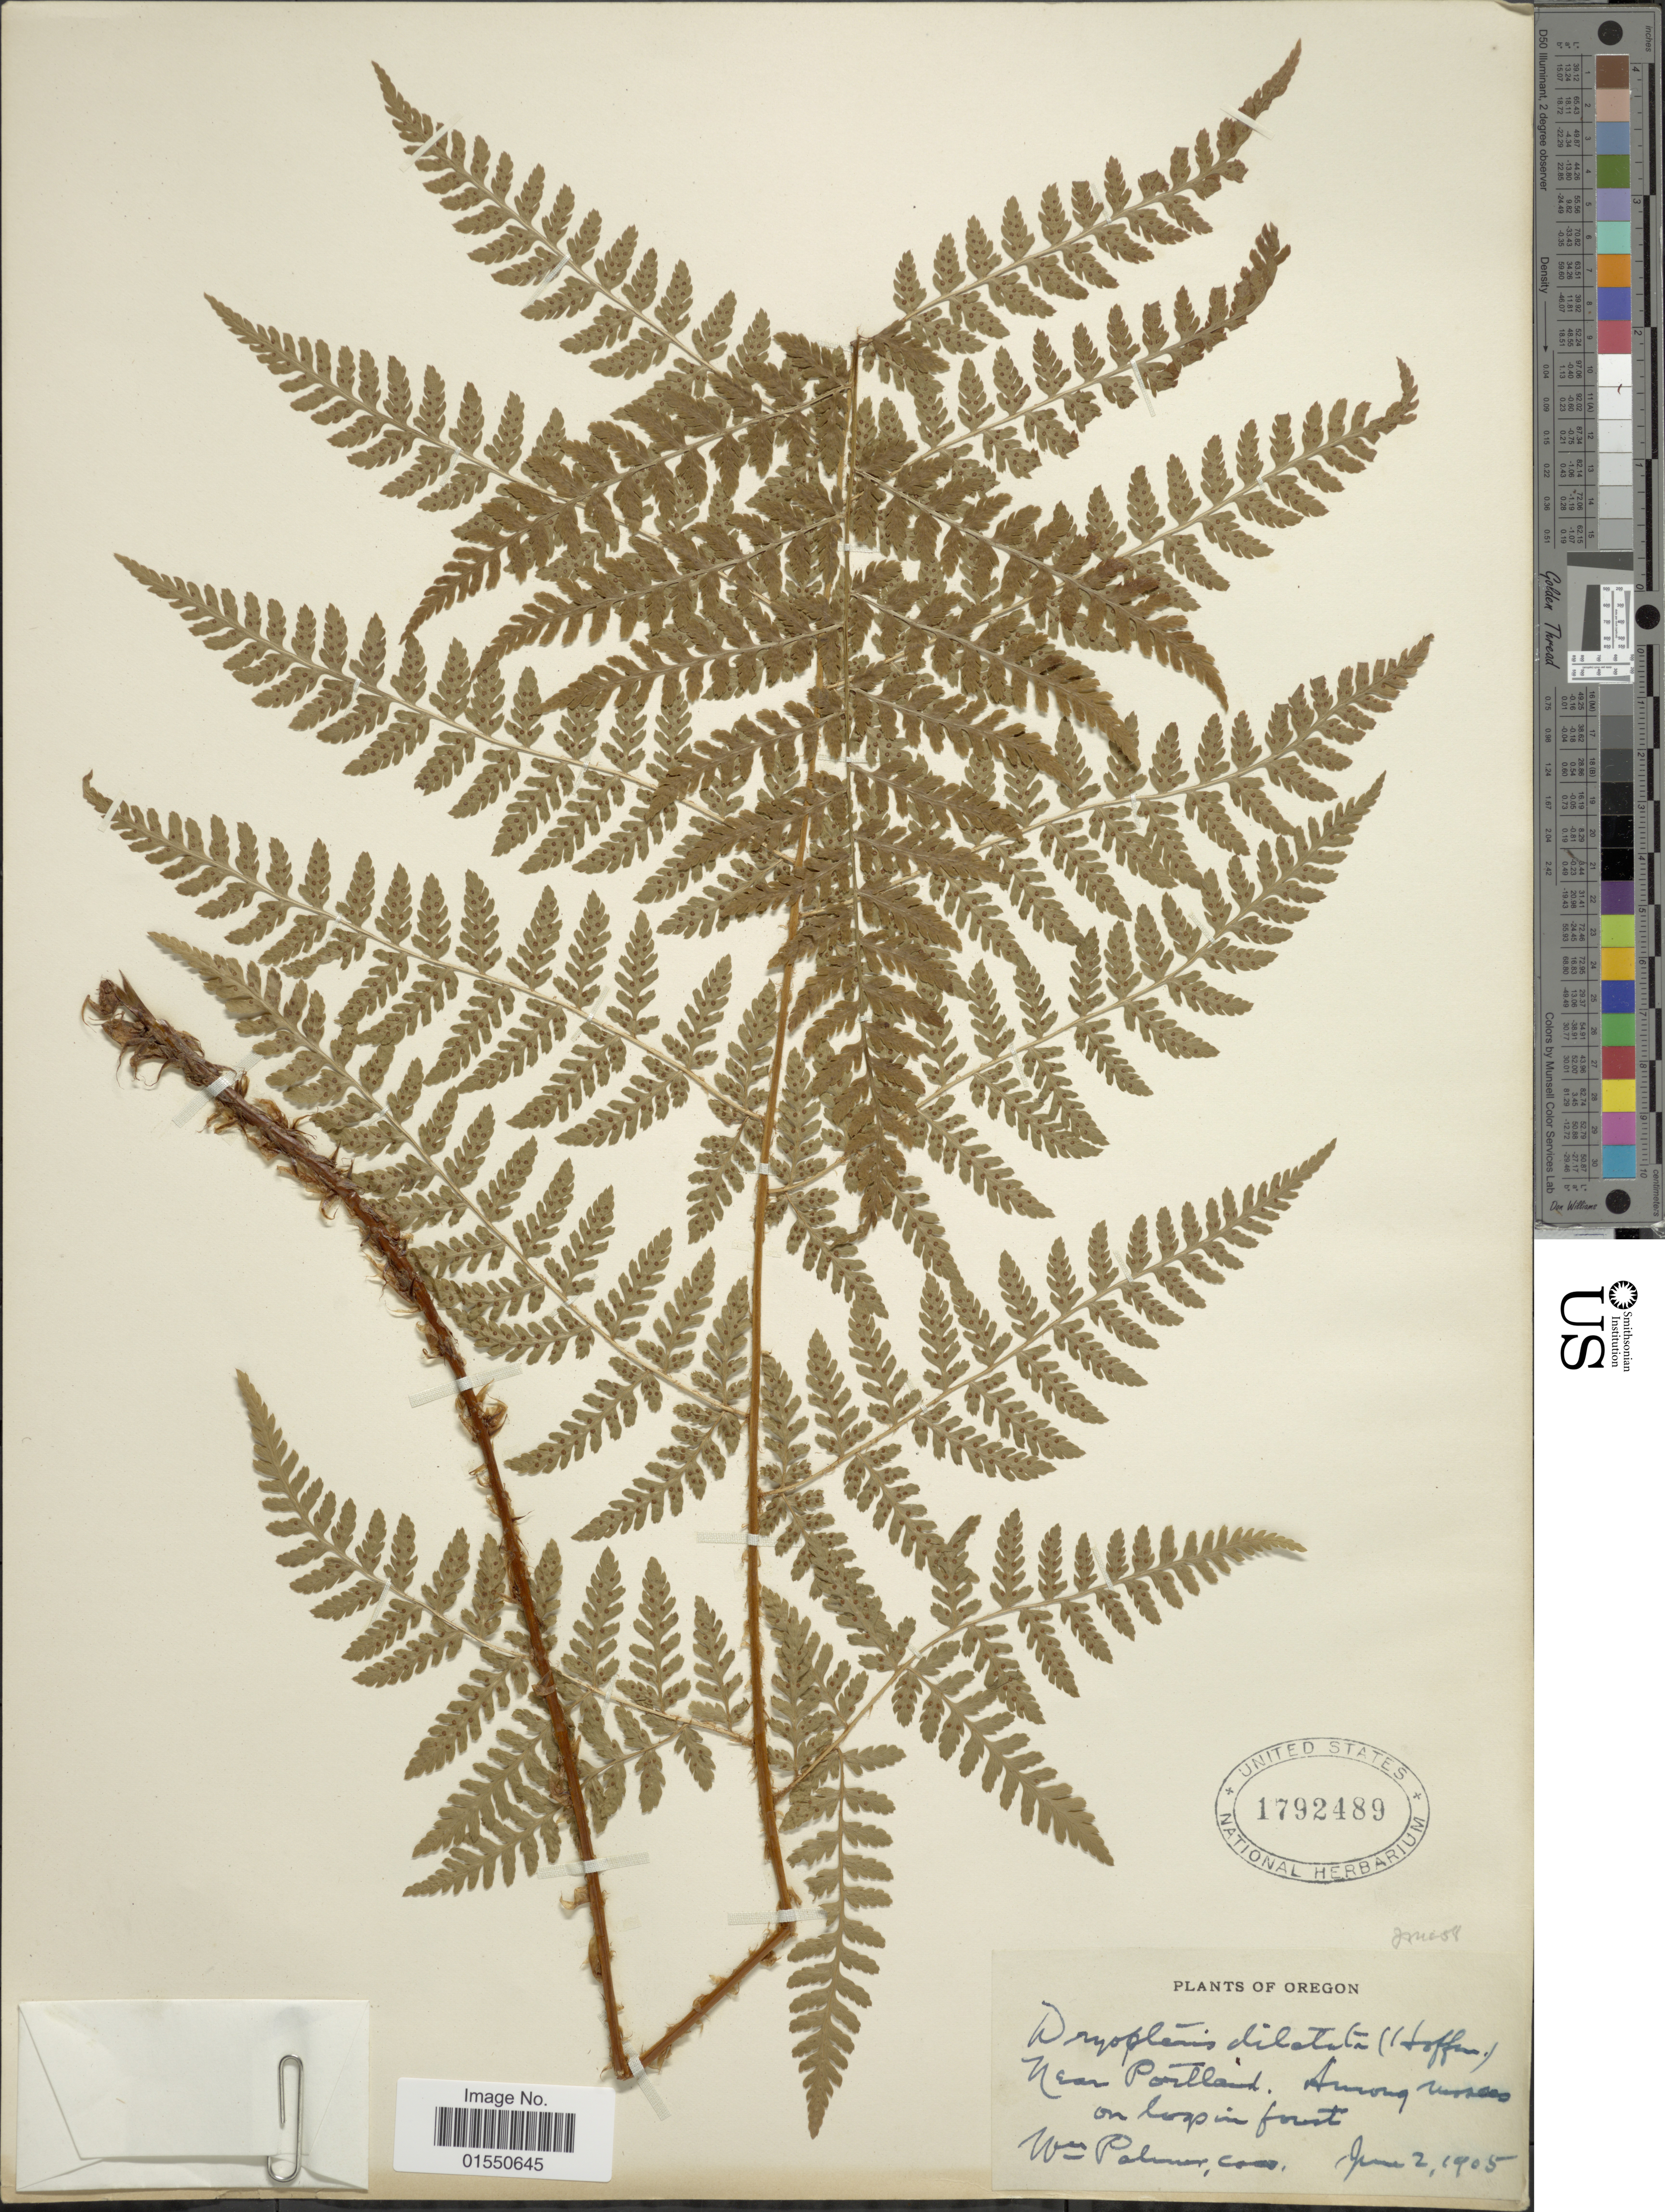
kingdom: Plantae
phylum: Tracheophyta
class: Polypodiopsida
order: Polypodiales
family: Dryopteridaceae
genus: Dryopteris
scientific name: Dryopteris expansa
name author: (C. Presl) Fraser-Jenk. & Jermy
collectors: W. Palmer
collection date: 1905-06-02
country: United States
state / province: Oregon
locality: Near Portland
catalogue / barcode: US 1792489